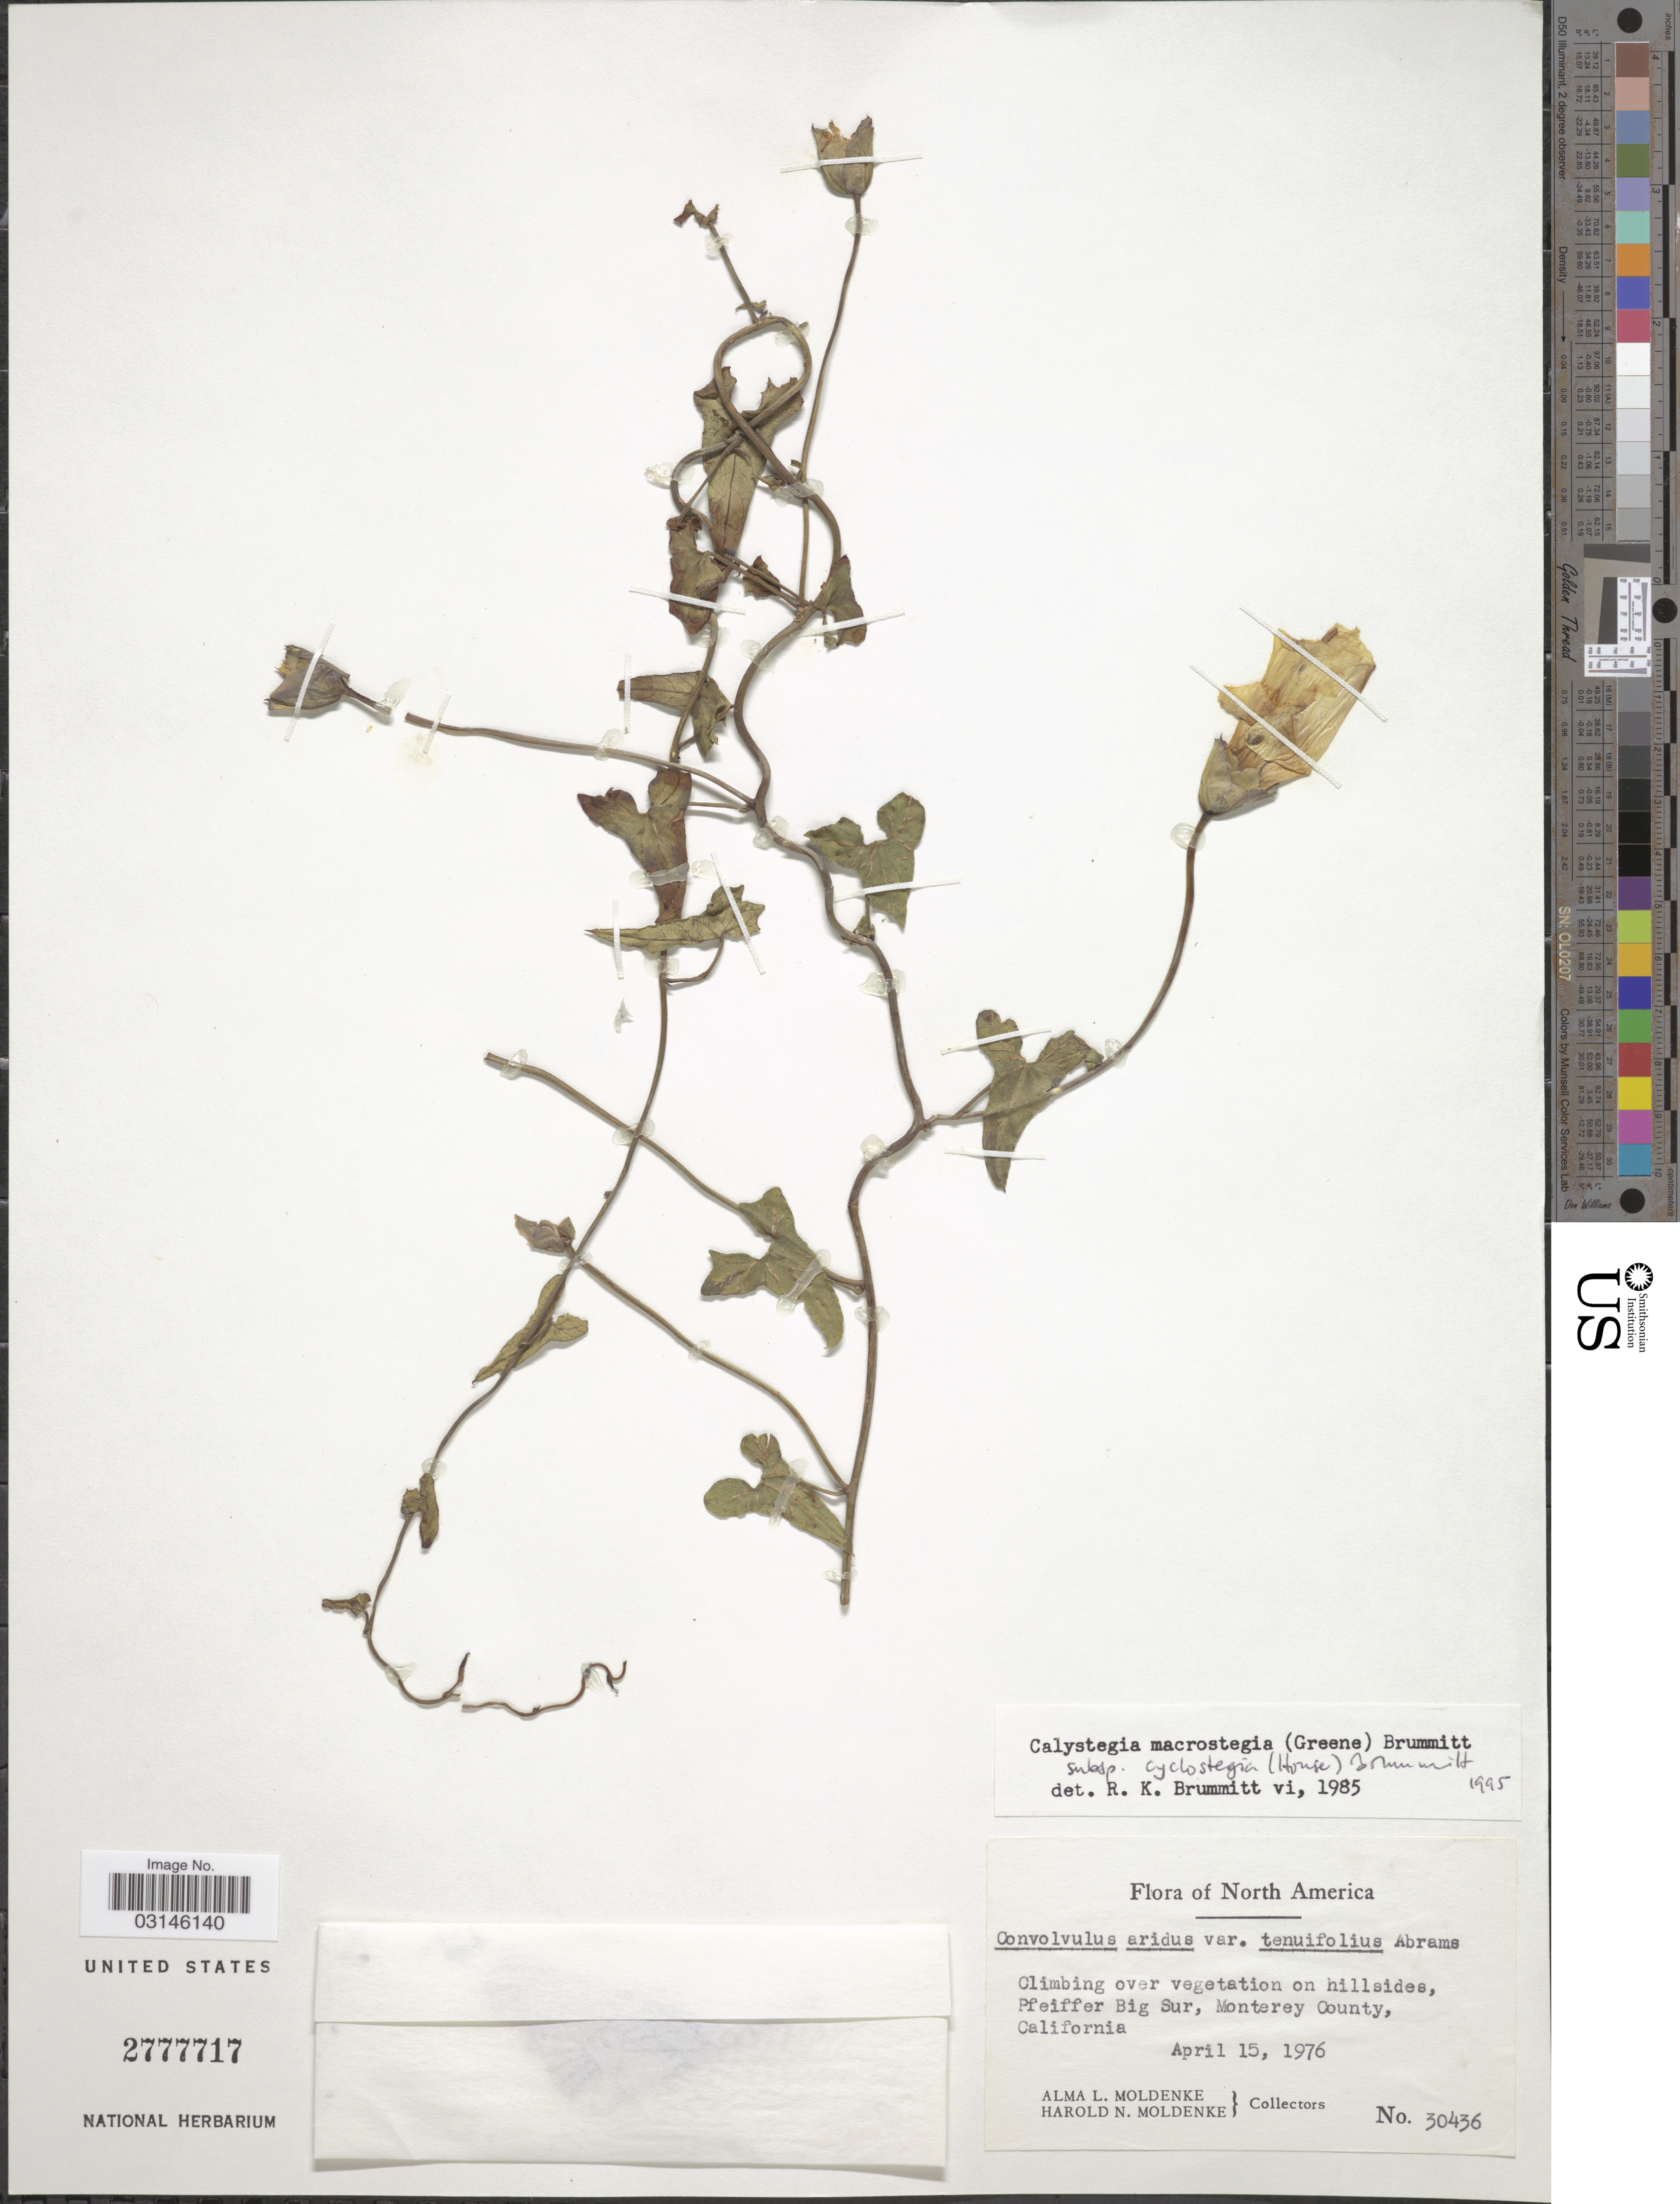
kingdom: Plantae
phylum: Tracheophyta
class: Magnoliopsida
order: Solanales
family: Convolvulaceae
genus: Calystegia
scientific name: Calystegia macrostegia subsp. cyclostegia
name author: Brummitt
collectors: A. L. Moldenke & H. N. Moldenke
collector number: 30436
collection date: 1976-04-15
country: United States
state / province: California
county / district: Monterey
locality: Pfeiffer Big Sur, Monterey County.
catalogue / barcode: US 2777717